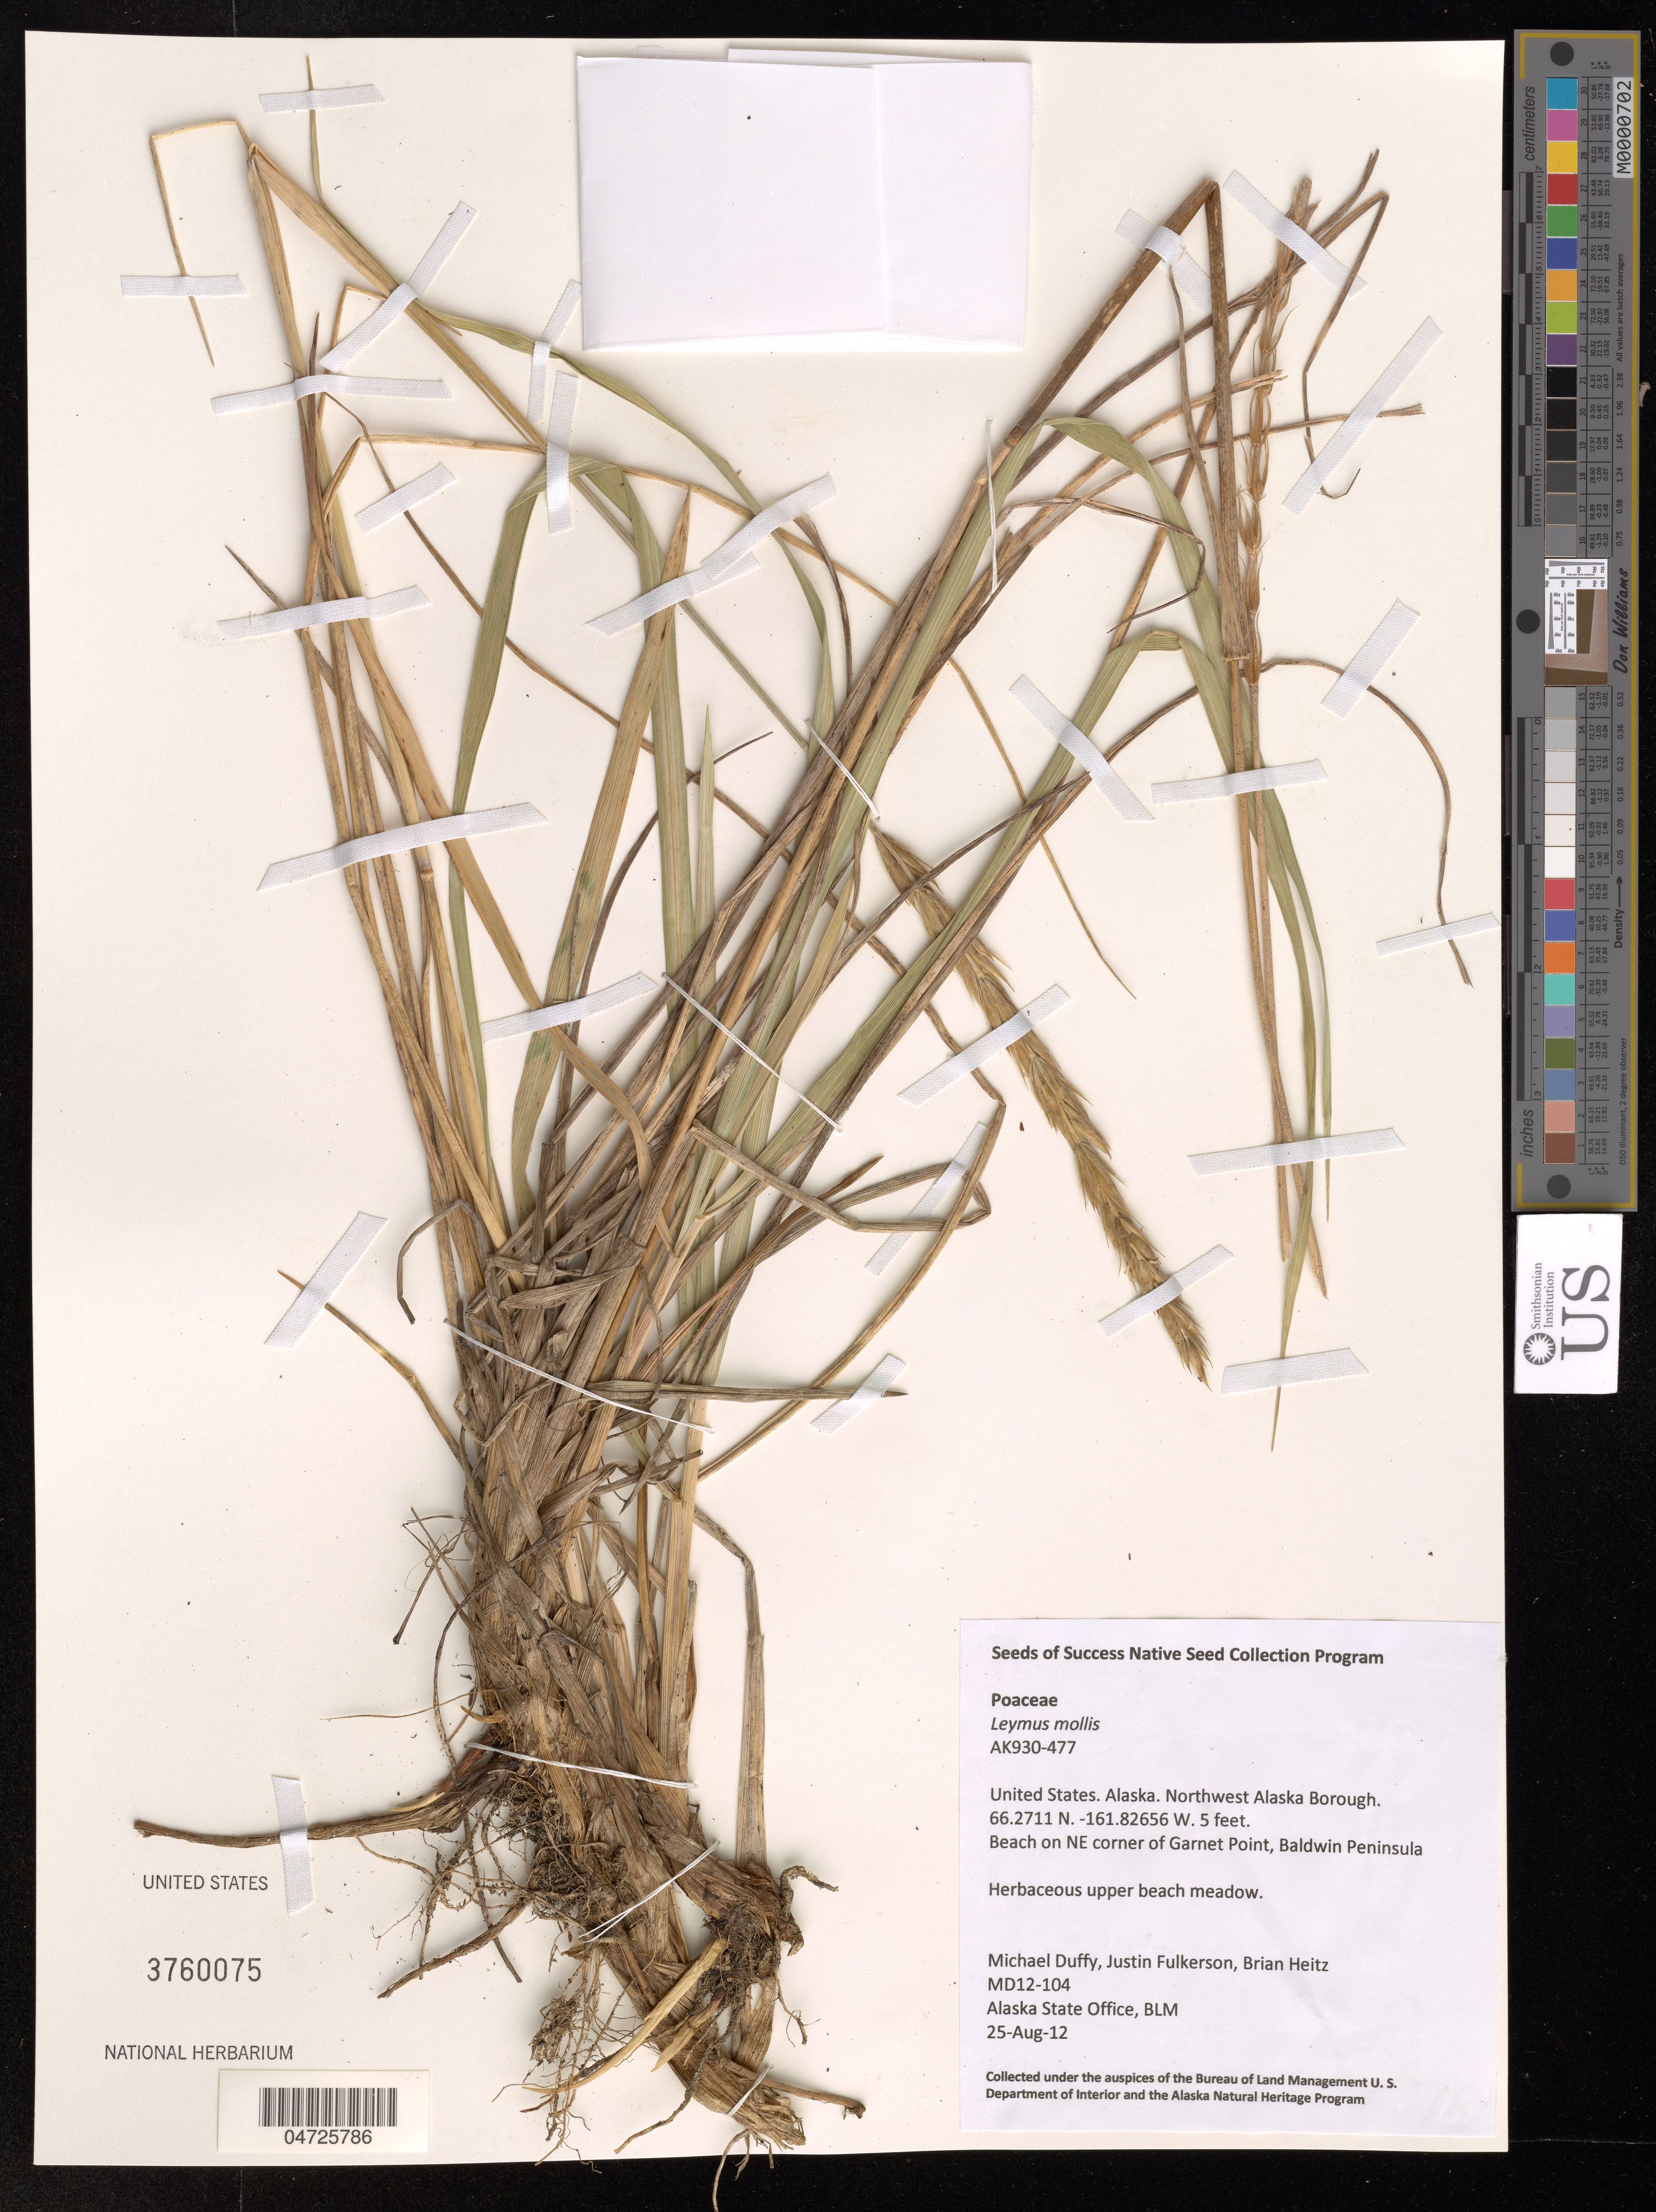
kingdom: Plantae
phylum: Tracheophyta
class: Liliopsida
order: Poales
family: Poaceae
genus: Leymus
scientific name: Leymus mollis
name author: (Trin.) Pilg.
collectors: M. Duffy, J. Fulkerson & B. Heitz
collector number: MD12-104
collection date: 2012-08-25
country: United States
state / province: Alaska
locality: Northwest Alaska Borough. Beach on NE corner of Garnet Point, Baldwin Peninsula.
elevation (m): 2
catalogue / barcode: US 3760075